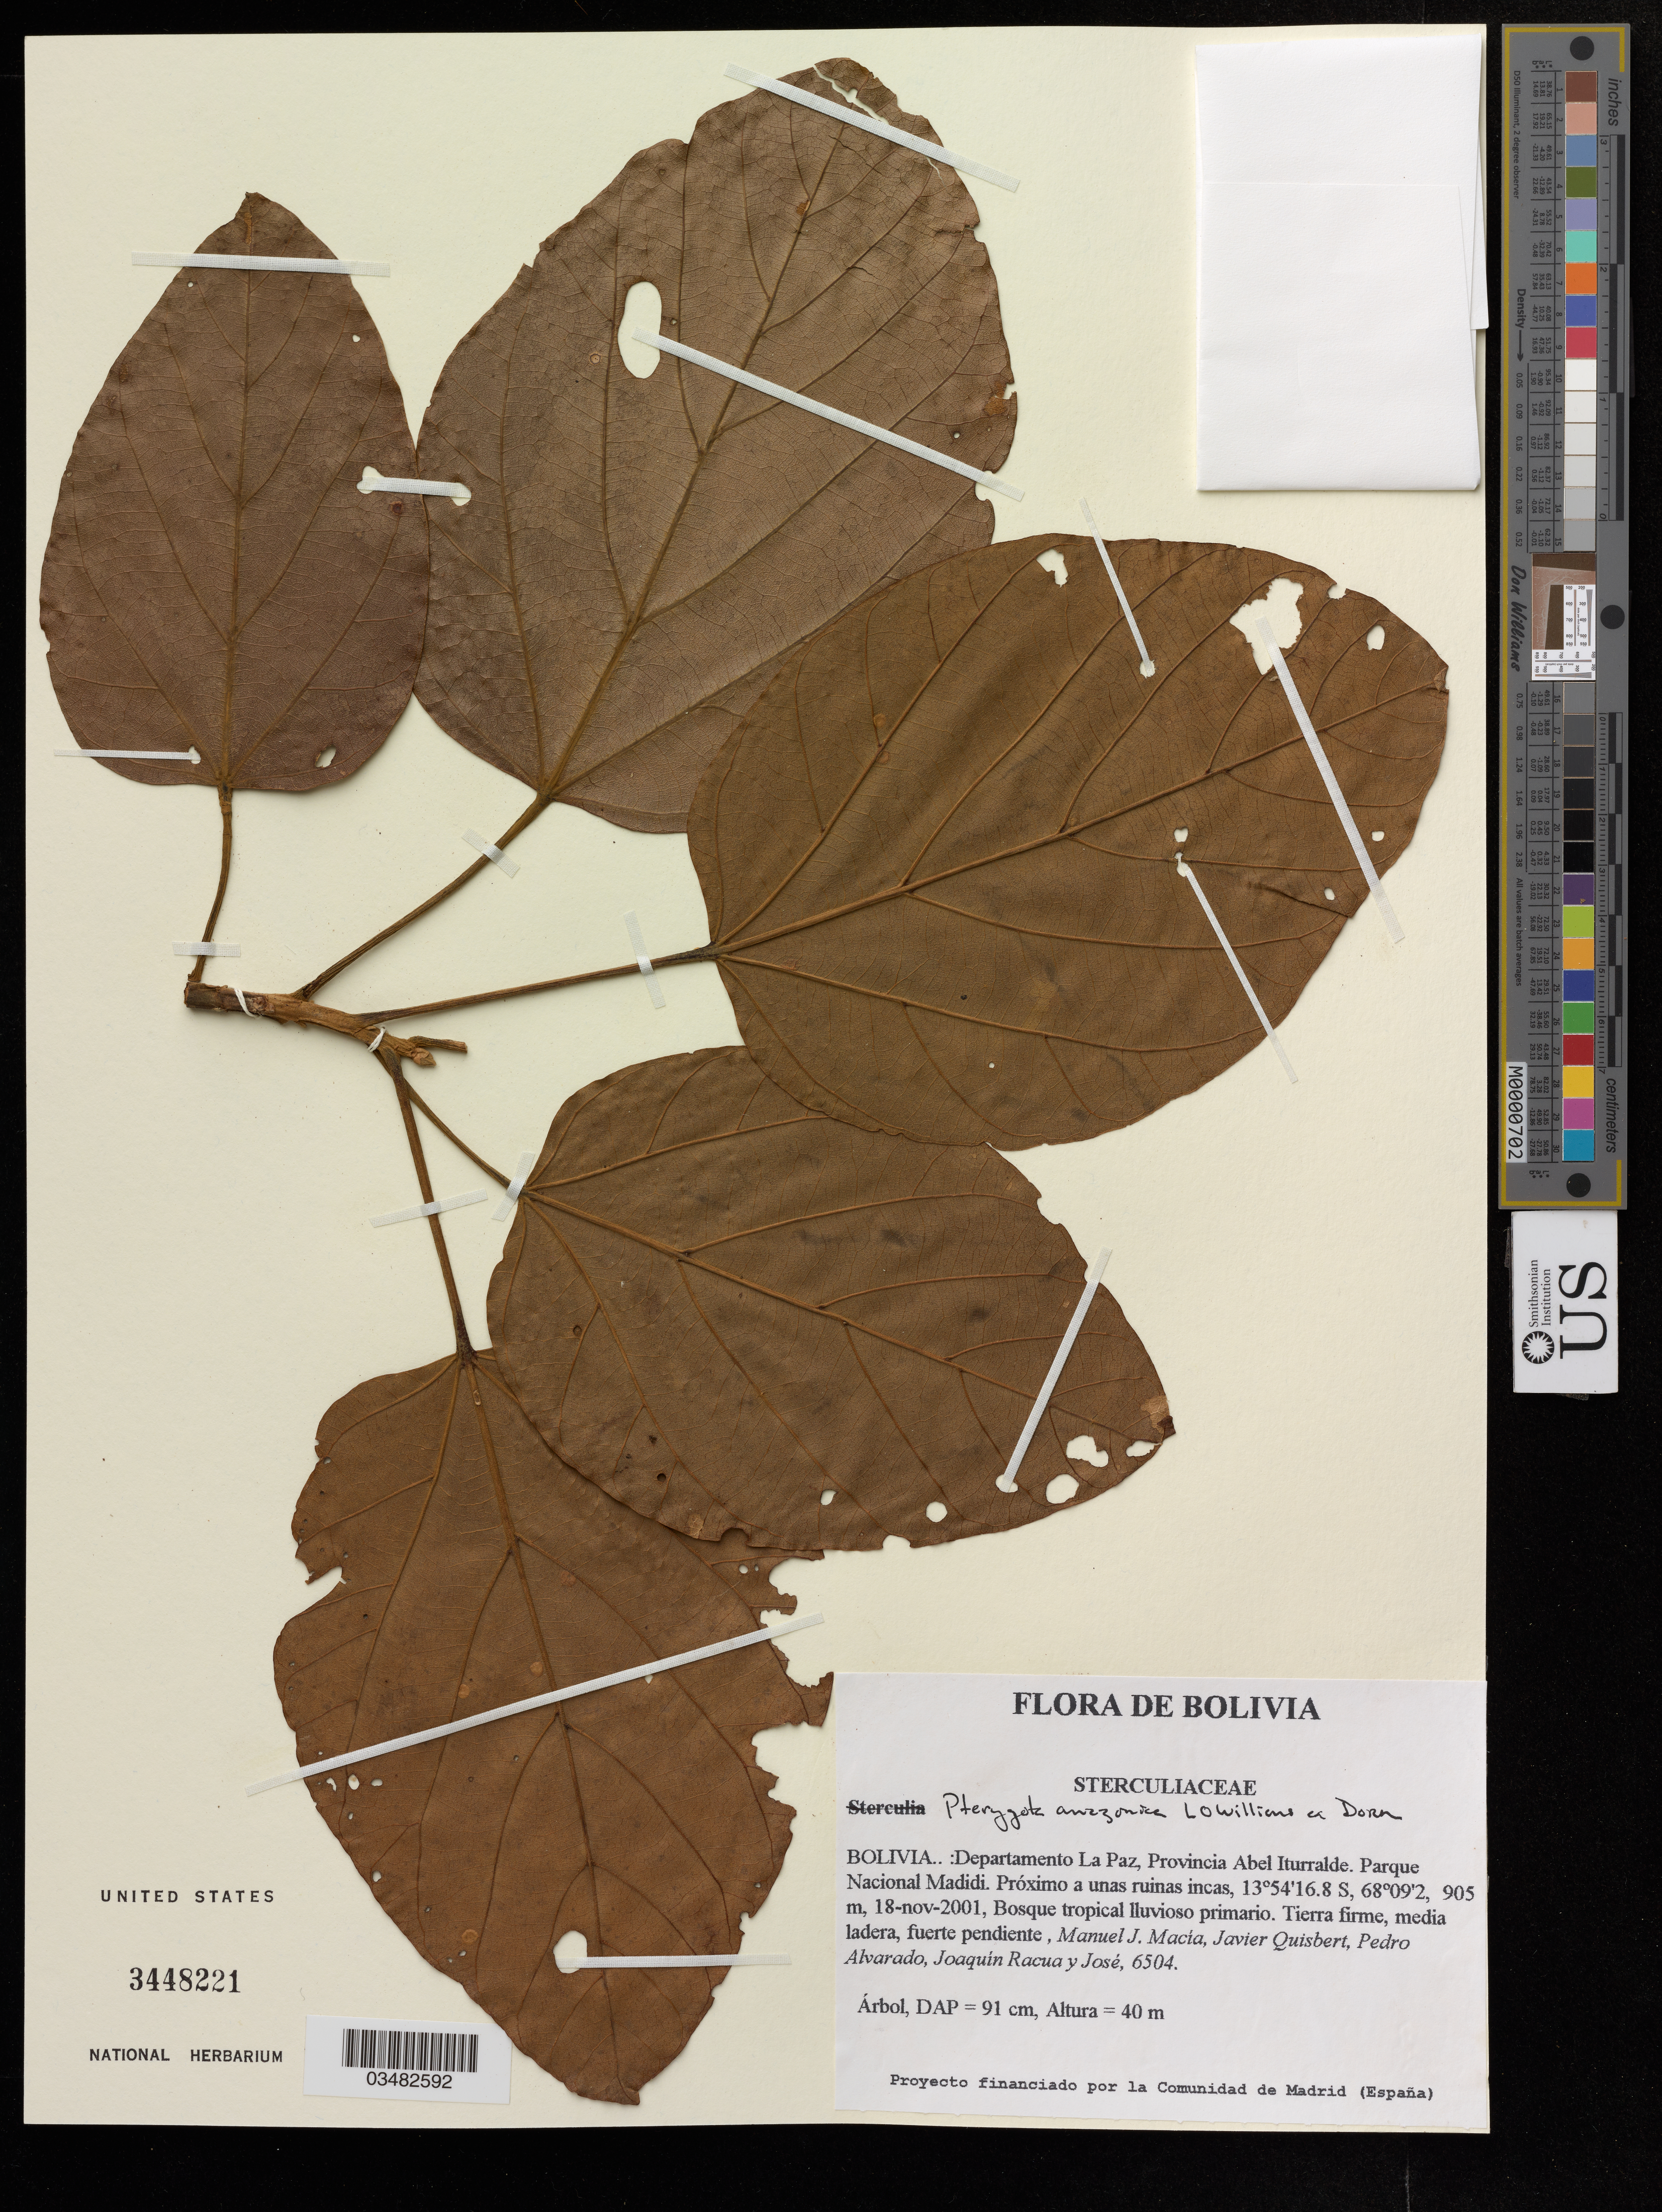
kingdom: Plantae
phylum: Tracheophyta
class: Magnoliopsida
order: Malvales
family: Malvaceae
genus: Pterygota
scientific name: Pterygota amazonica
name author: L.O. Williams ex Dorr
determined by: Dorr, Laurence J., Curator (BOT), Smithsonian Institution - National Museum of Natural History (UNITED STATES)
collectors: M. Macia et al.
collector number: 6504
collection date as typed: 16 Nov 2001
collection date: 2001-11-16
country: Bolivia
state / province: La Paz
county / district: Abel Iturralde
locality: Parque Nacional Madidi. Próximo a unas ruinas incas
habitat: bosque tropical illuvioso rimario. tierra firme, media ladera, fuerte pendiente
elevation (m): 905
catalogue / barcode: US 3448221